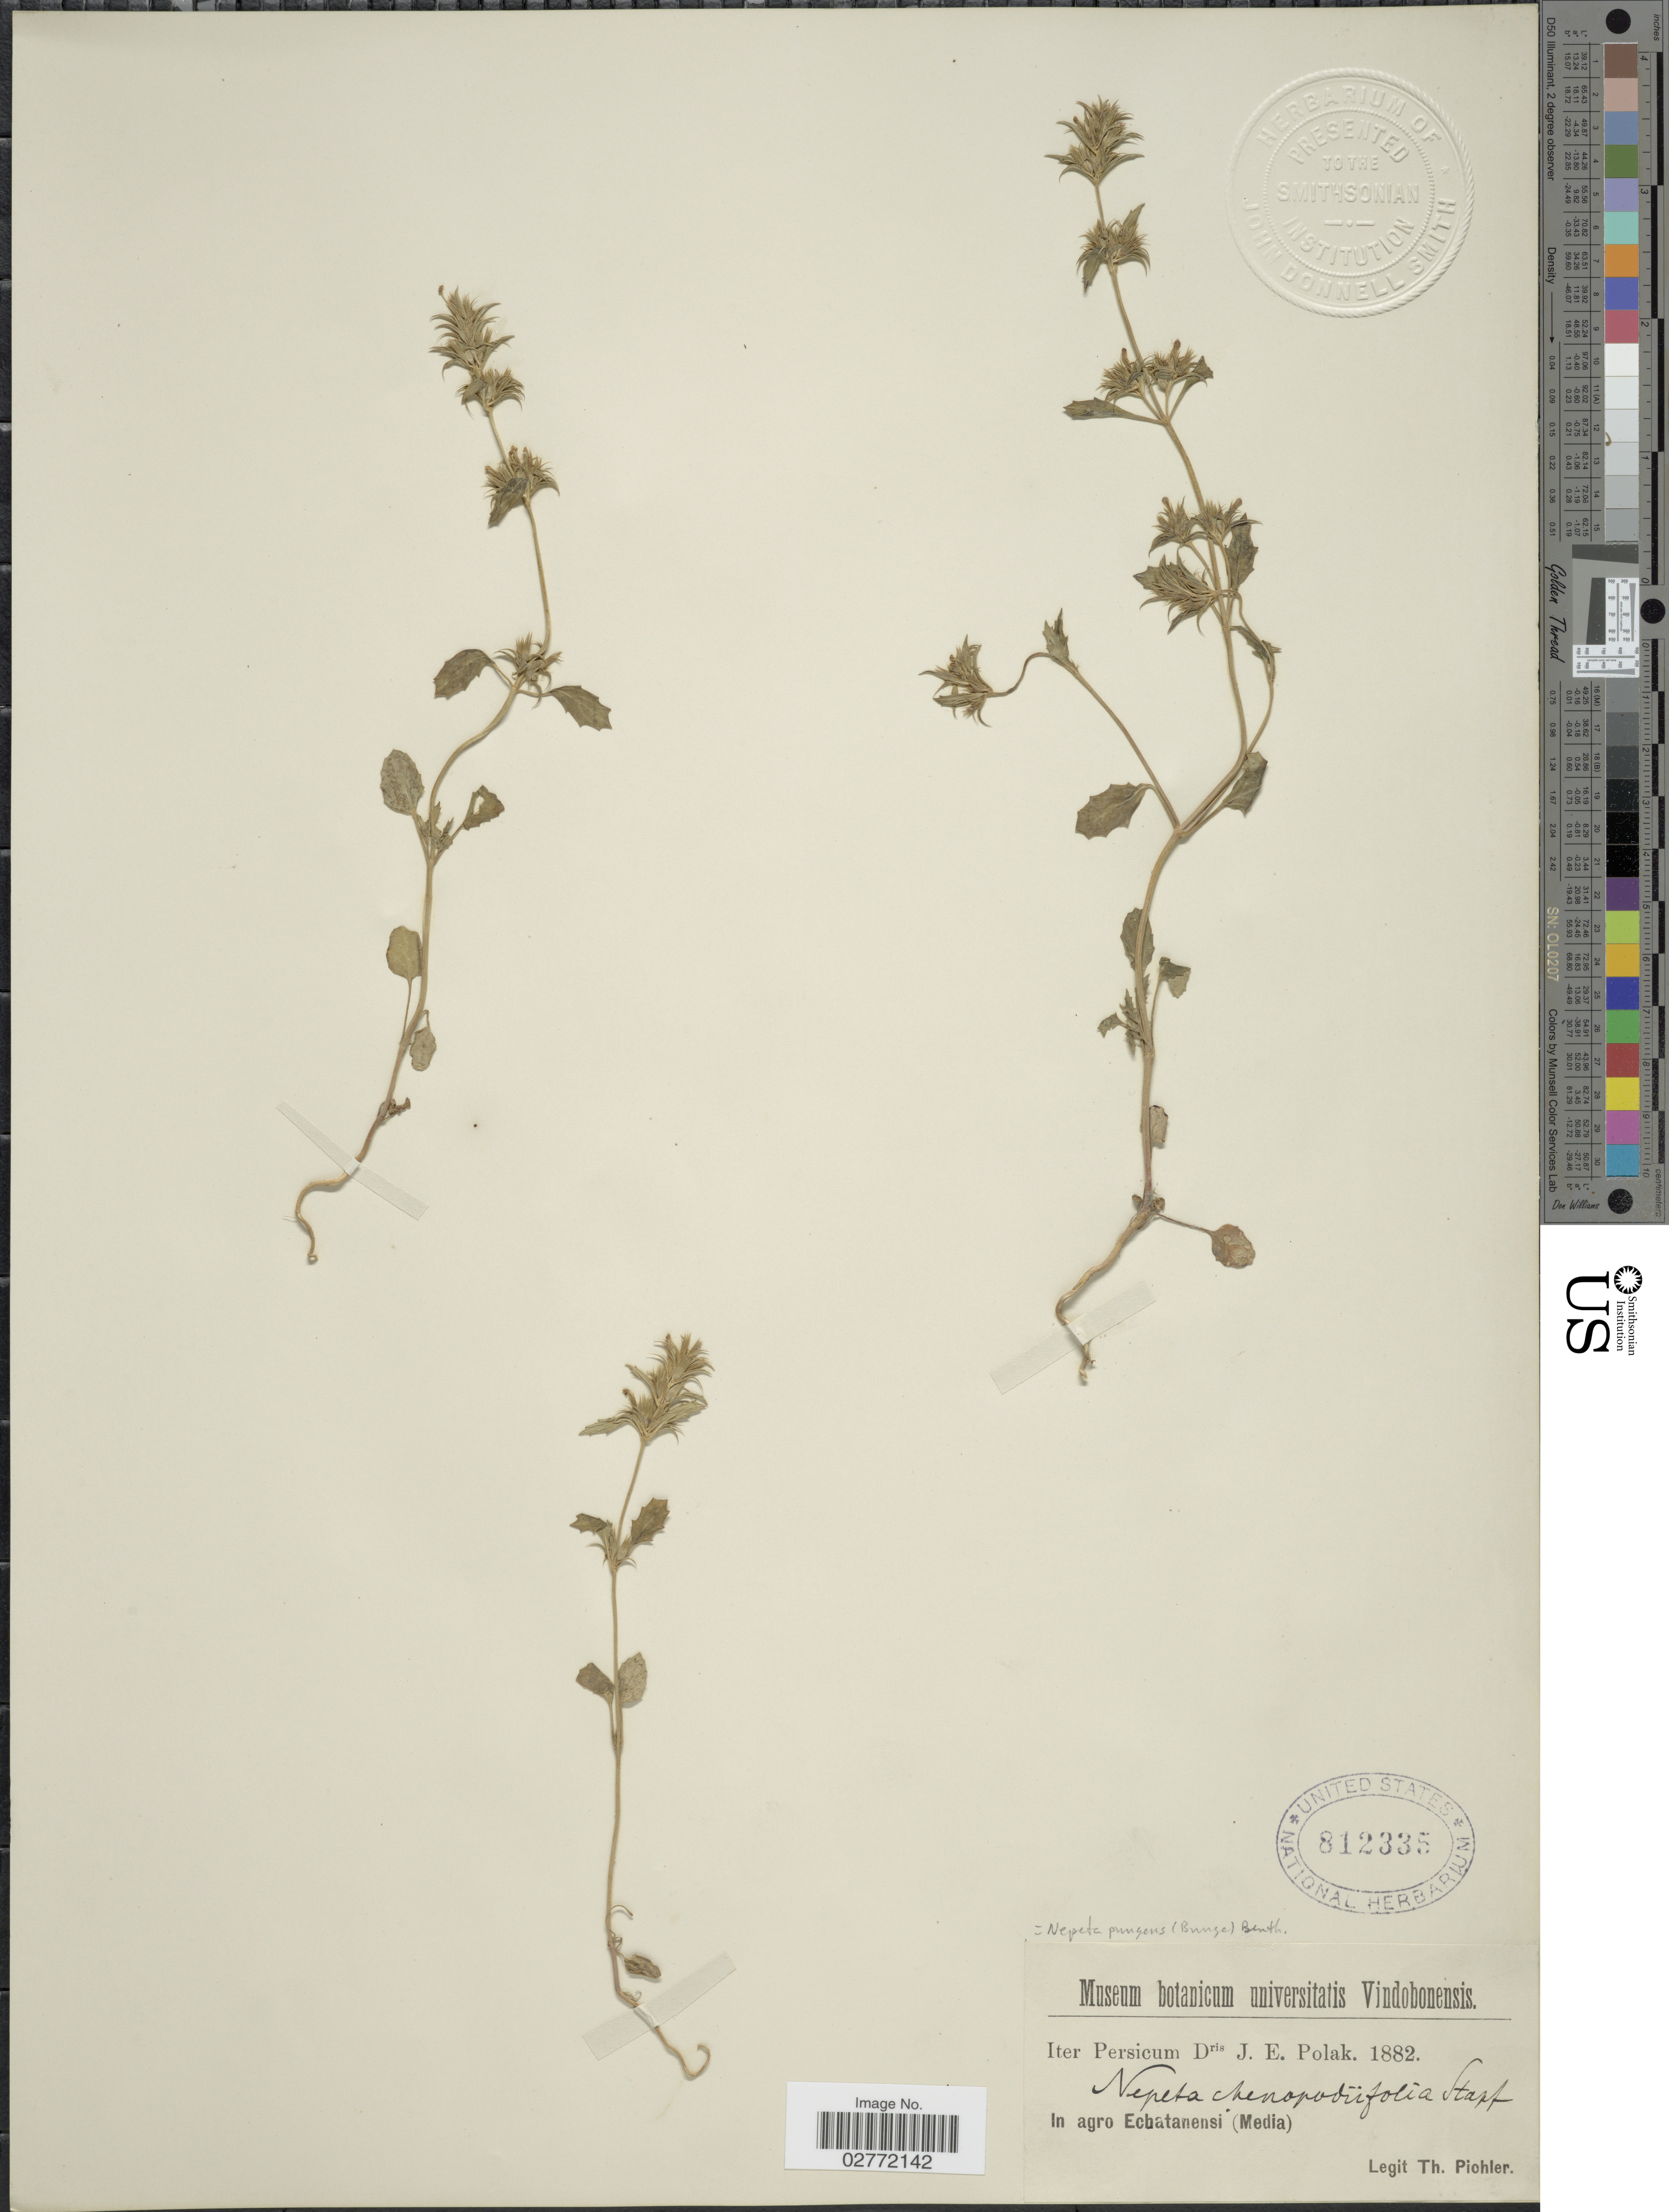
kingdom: Plantae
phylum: Tracheophyta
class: Magnoliopsida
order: Lamiales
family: Lamiaceae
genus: Nepeta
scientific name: Nepeta pungens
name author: (Bunge) Benth.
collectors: T. Pichler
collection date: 1882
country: Iran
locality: In agro Ecbatanensi (Media).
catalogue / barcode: US 812335